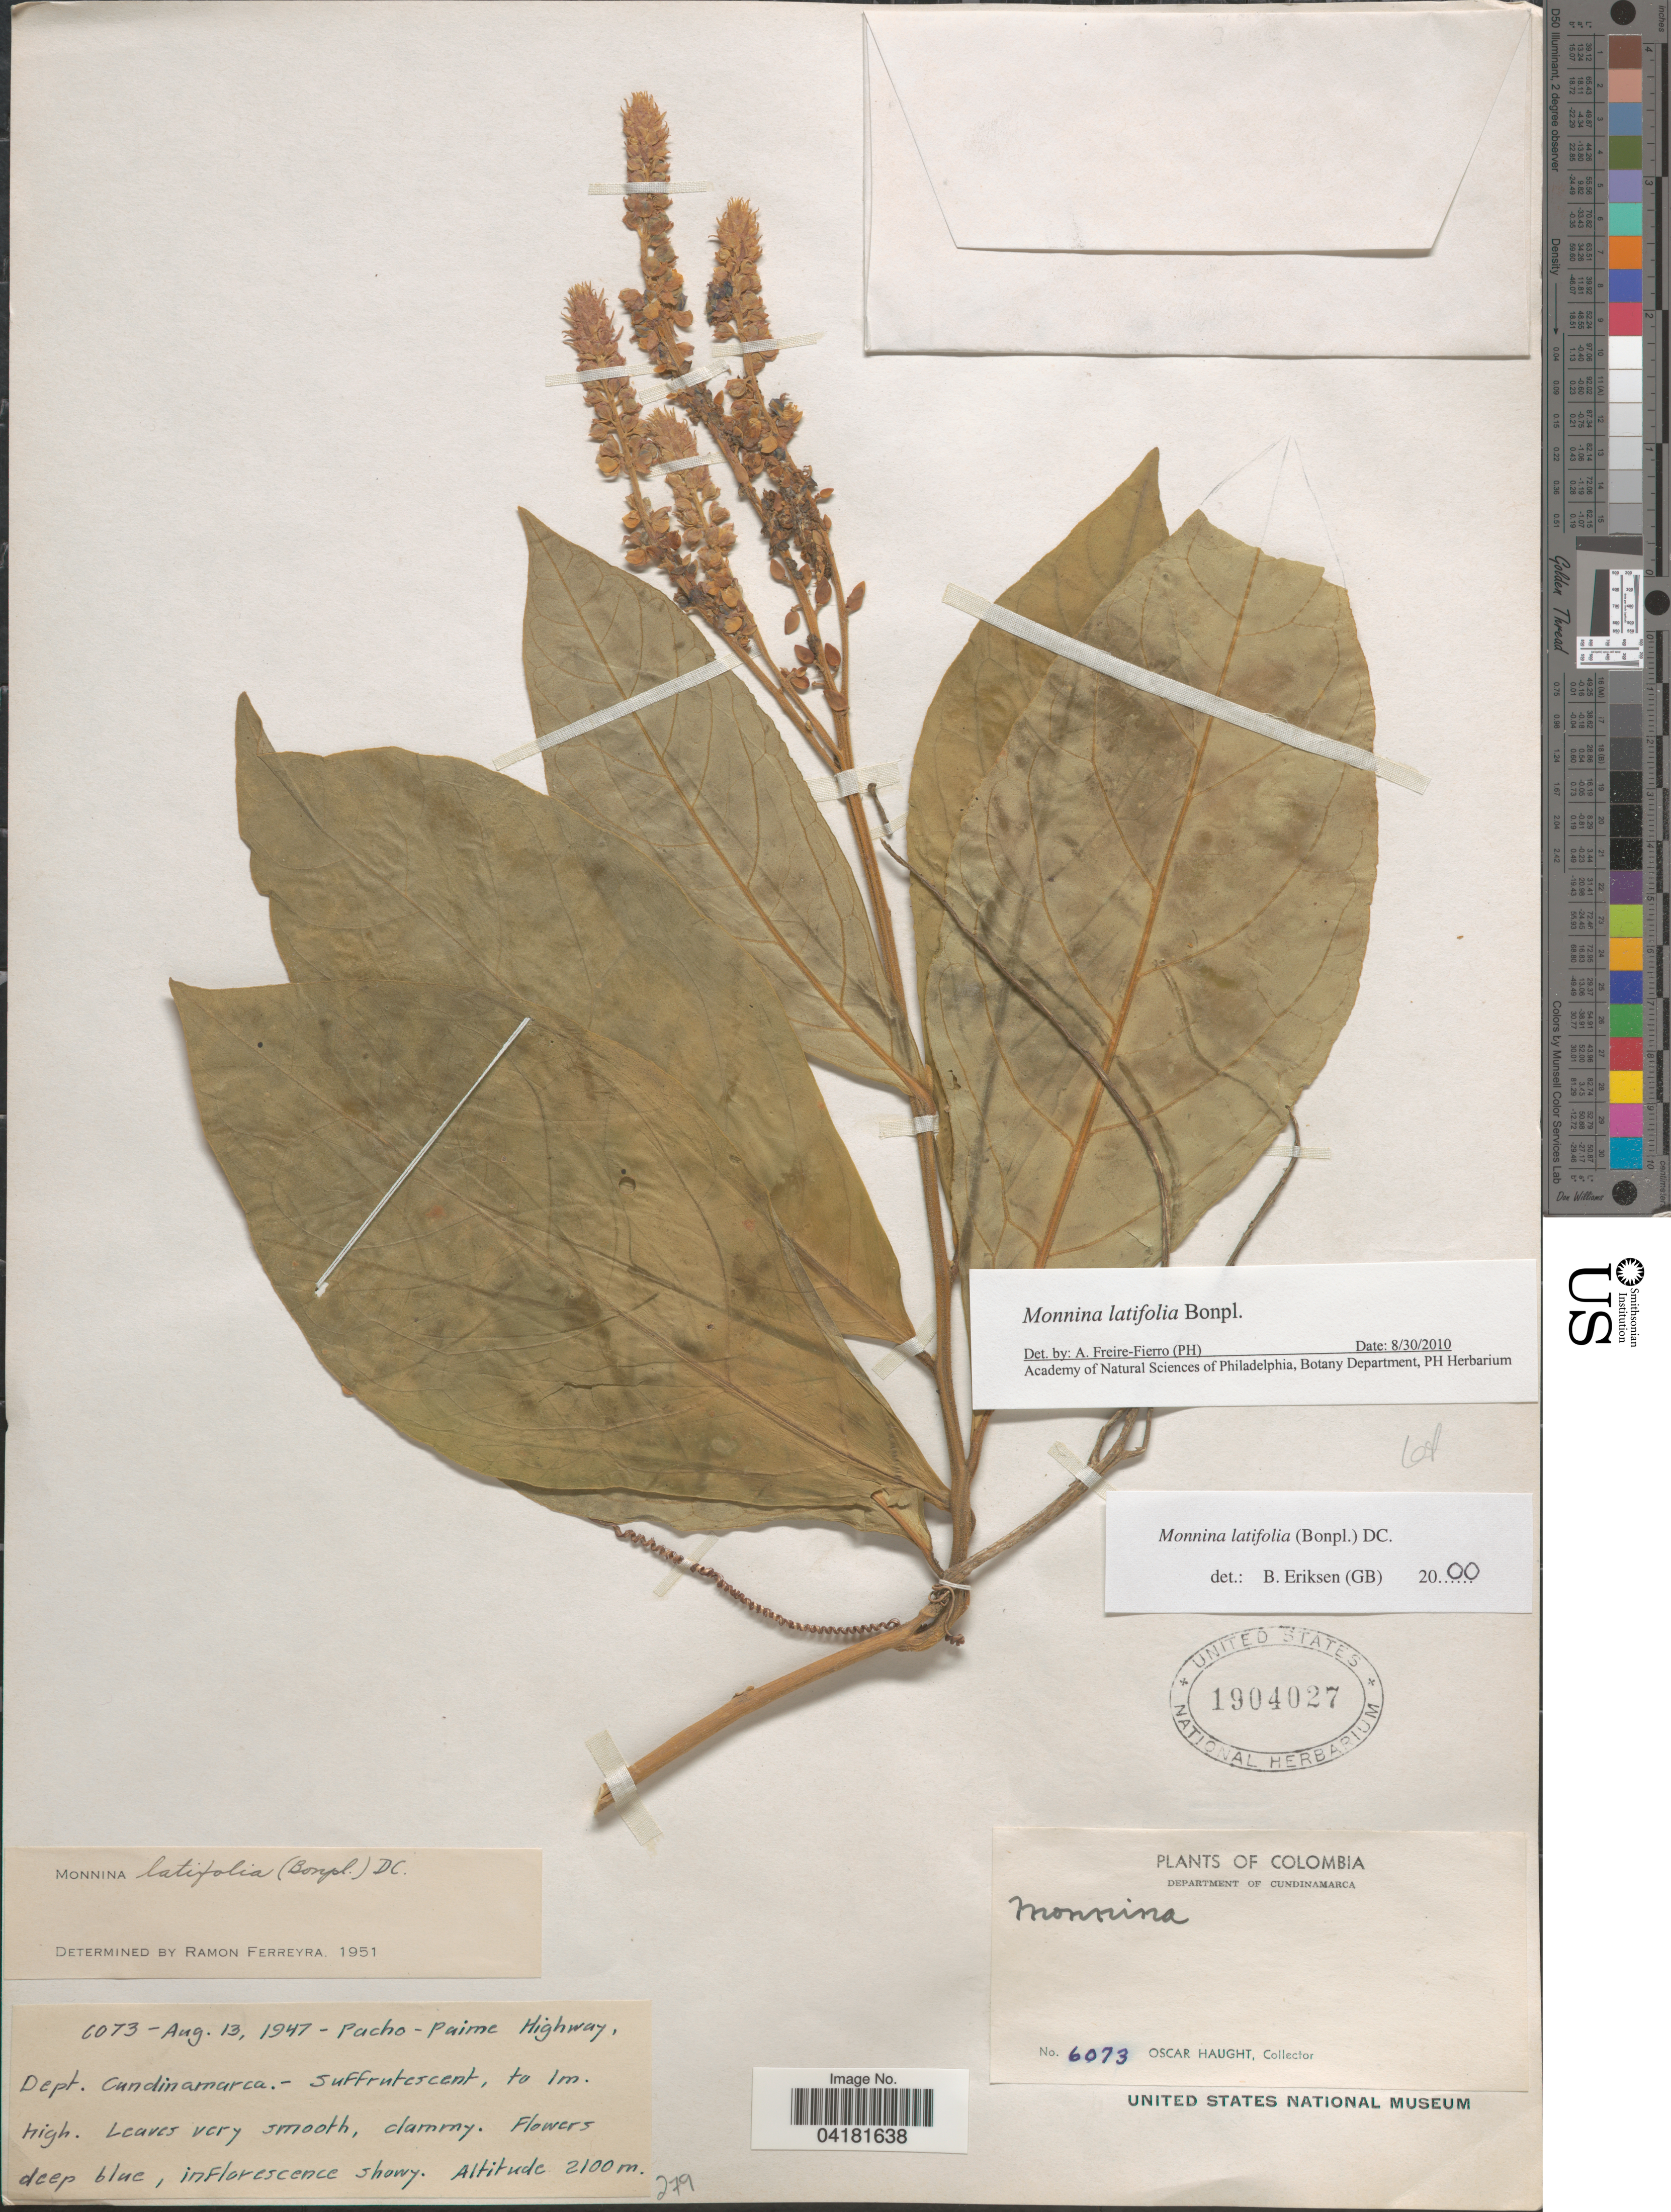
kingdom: Plantae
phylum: Tracheophyta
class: Magnoliopsida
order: Fabales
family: Polygalaceae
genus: Monnina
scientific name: Monnina latifolia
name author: (Bonpl.) DC.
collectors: O. L. Haught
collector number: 6073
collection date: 1947-08-13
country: Colombia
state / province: Cundinamarca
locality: Pacho-Paime Highway, Dept. Cundinamarca.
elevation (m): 2100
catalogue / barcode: US 1904027